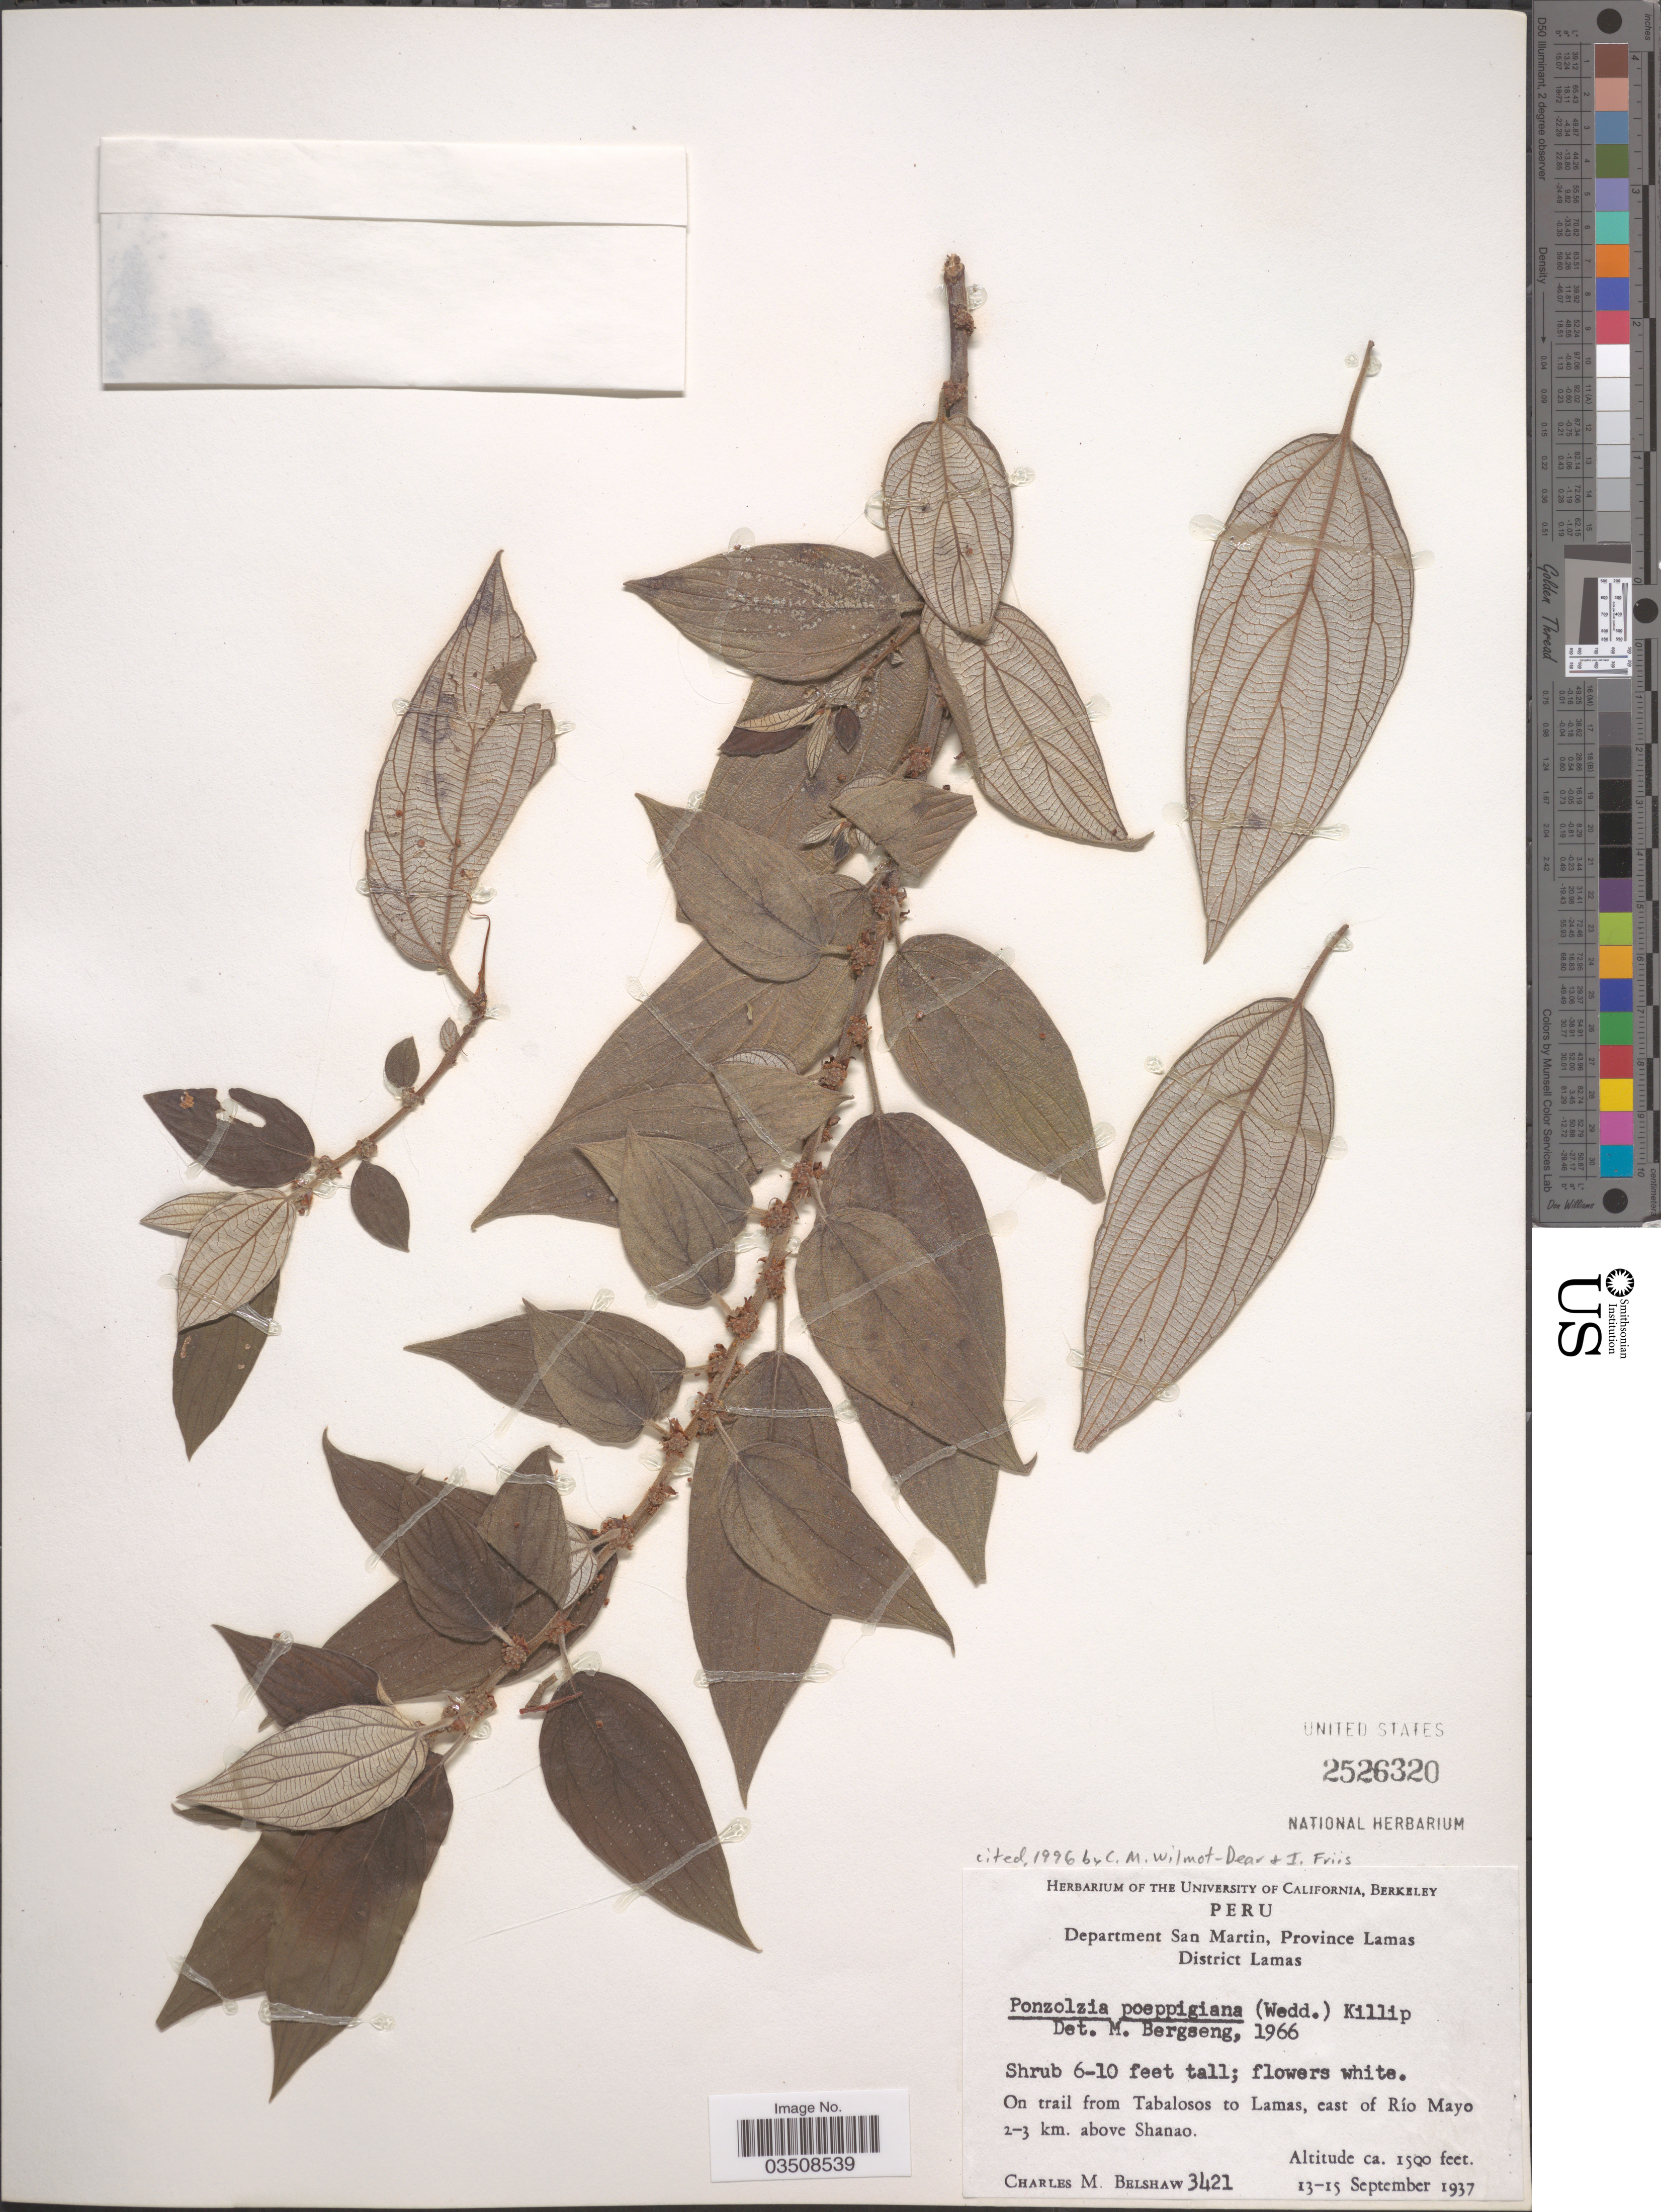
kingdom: Plantae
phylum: Tracheophyta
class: Magnoliopsida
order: Rosales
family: Urticaceae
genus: Pouzolzia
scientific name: Pouzolzia poeppigiana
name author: (Wedd.) Killip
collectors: C. Shaw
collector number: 3421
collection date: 1937-09-13/1937-09-15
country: Peru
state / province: San Martín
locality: Department San Martín, Province Lamas. District Lamas. On trail from Tabalosos to Lamas, east of Río Mayo 2-3 km. above Shanao.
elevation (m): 457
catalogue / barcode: US 2526320